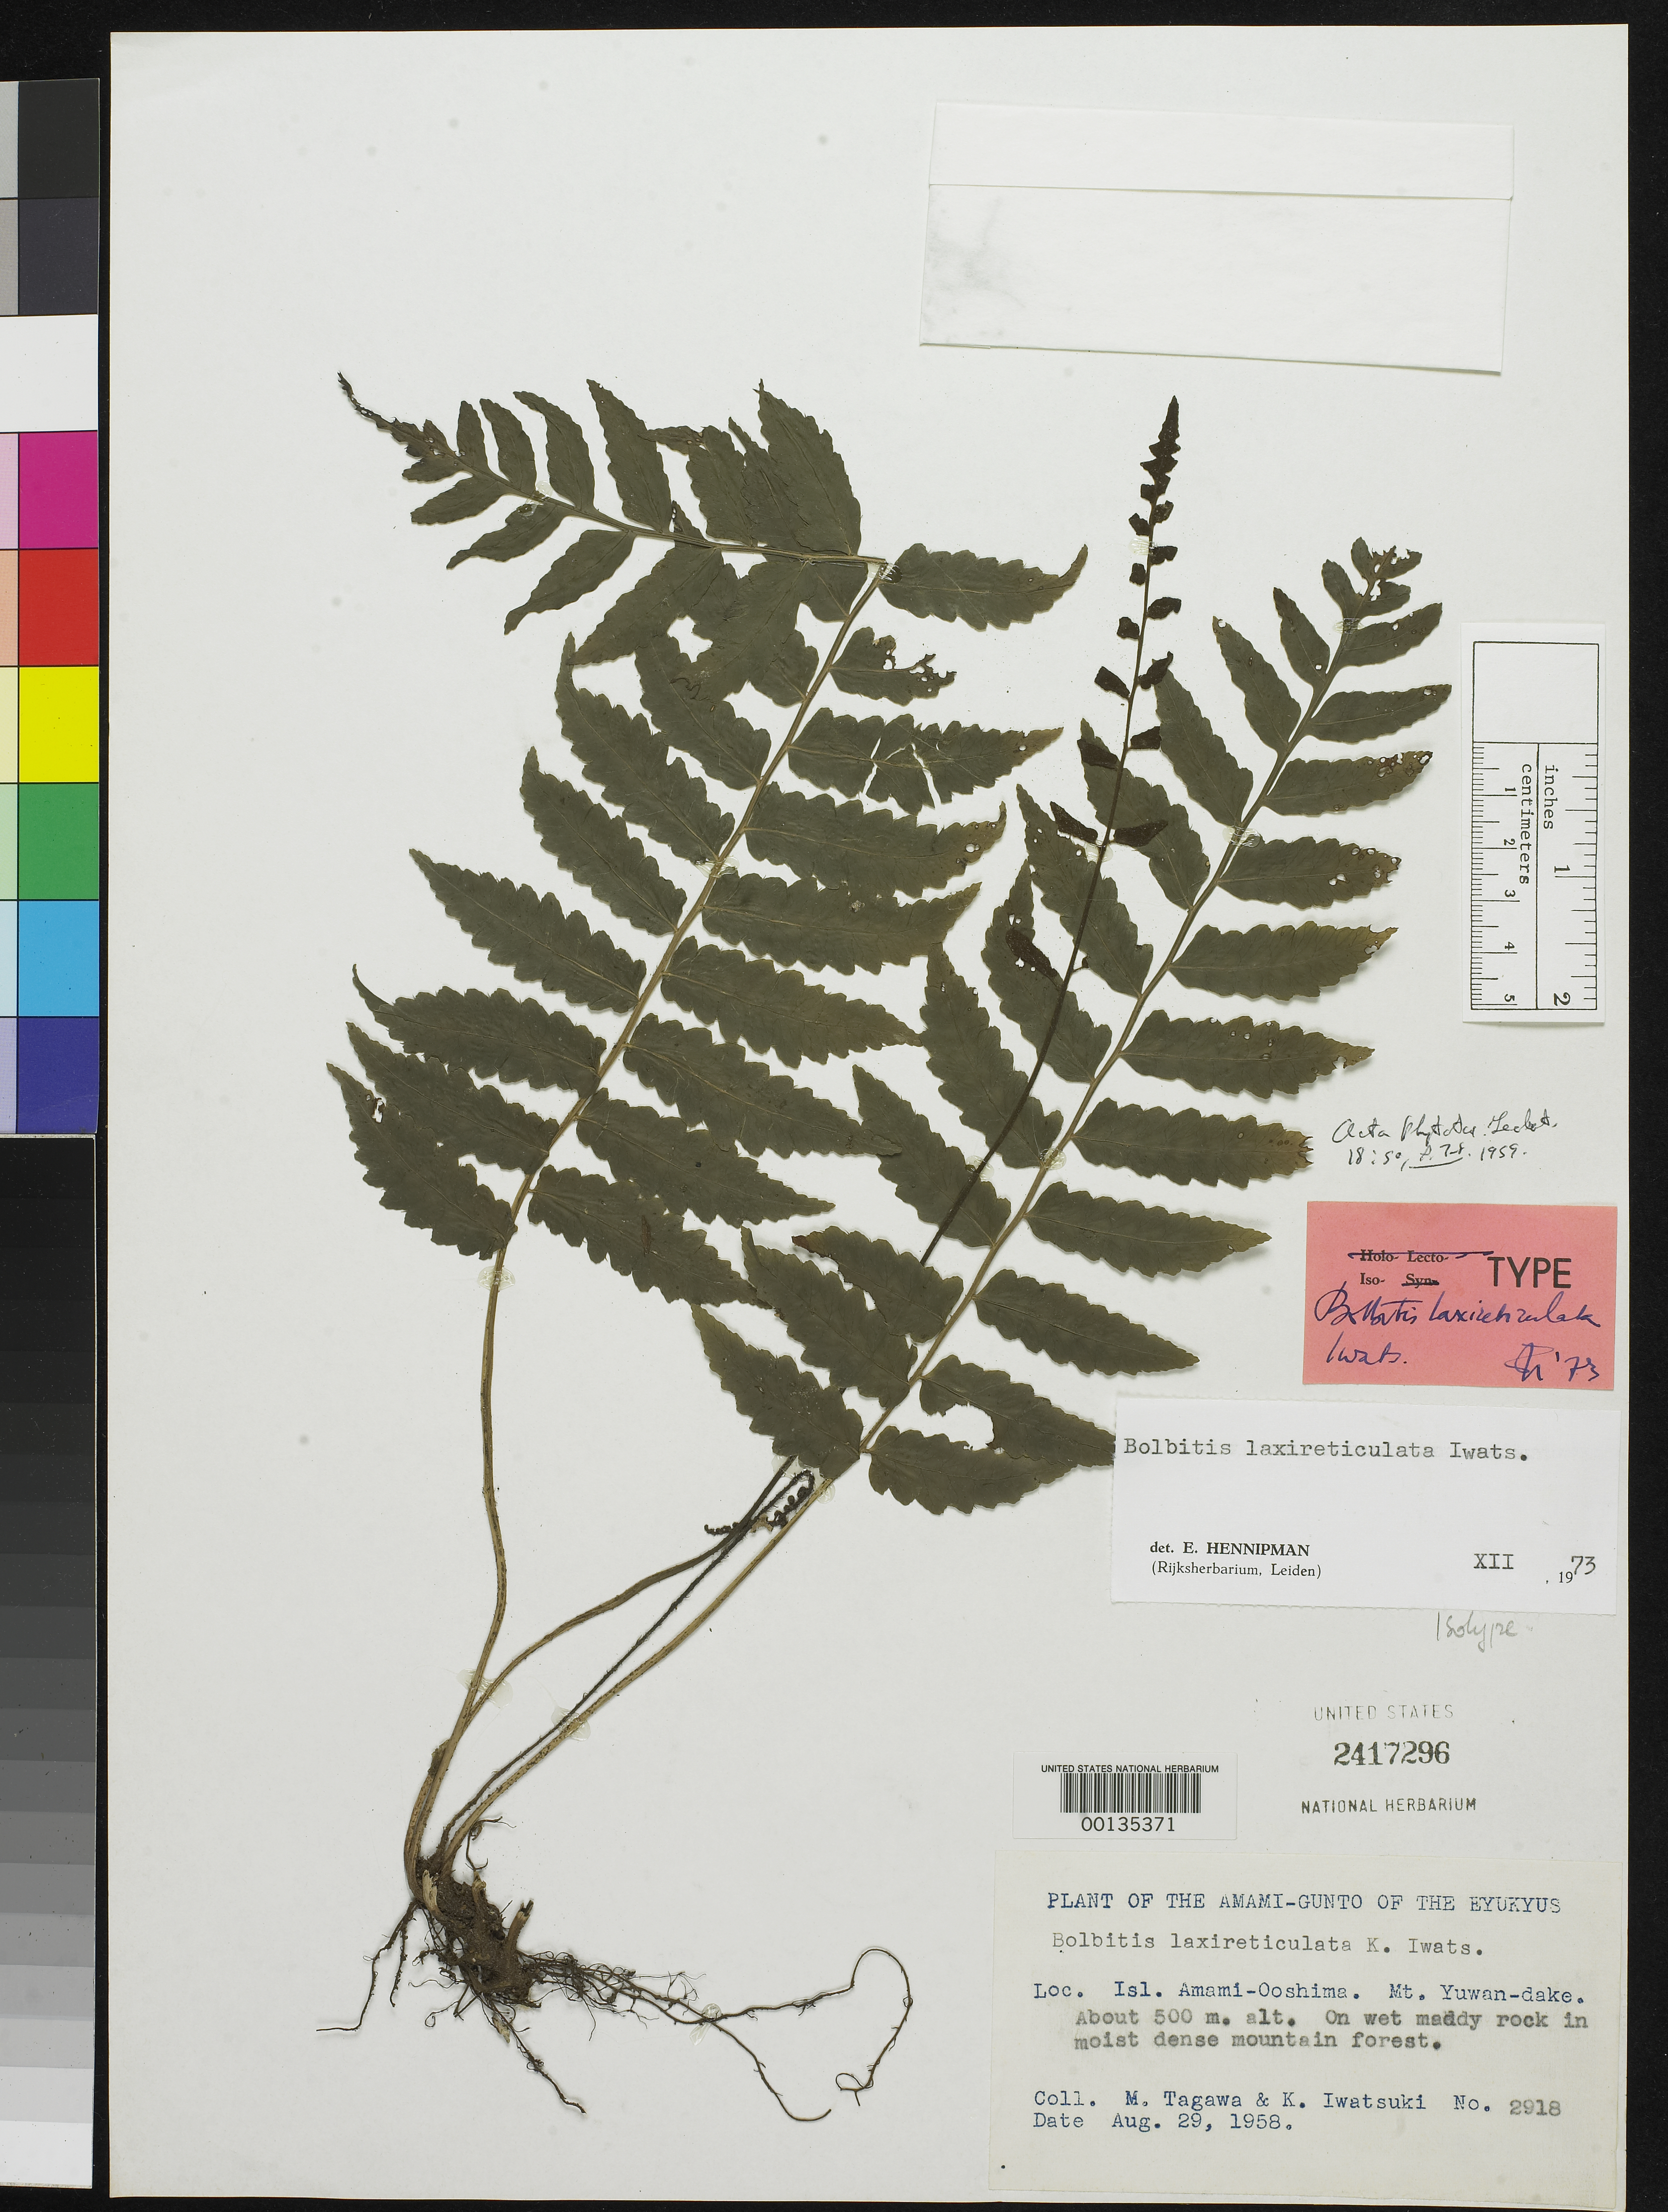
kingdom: Plantae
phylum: Tracheophyta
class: Polypodiopsida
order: Polypodiales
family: Dryopteridaceae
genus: Bolbitis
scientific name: Bolbitis laxireticulata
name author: K. Iwats.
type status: Isotype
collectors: M. Tagawa & K. Iwatsuki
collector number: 2918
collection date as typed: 29 Aug 1958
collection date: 1958-08-29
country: Japan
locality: Amami-ooshima, Mt. Yuwan-dake.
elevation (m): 500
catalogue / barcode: US 2417296